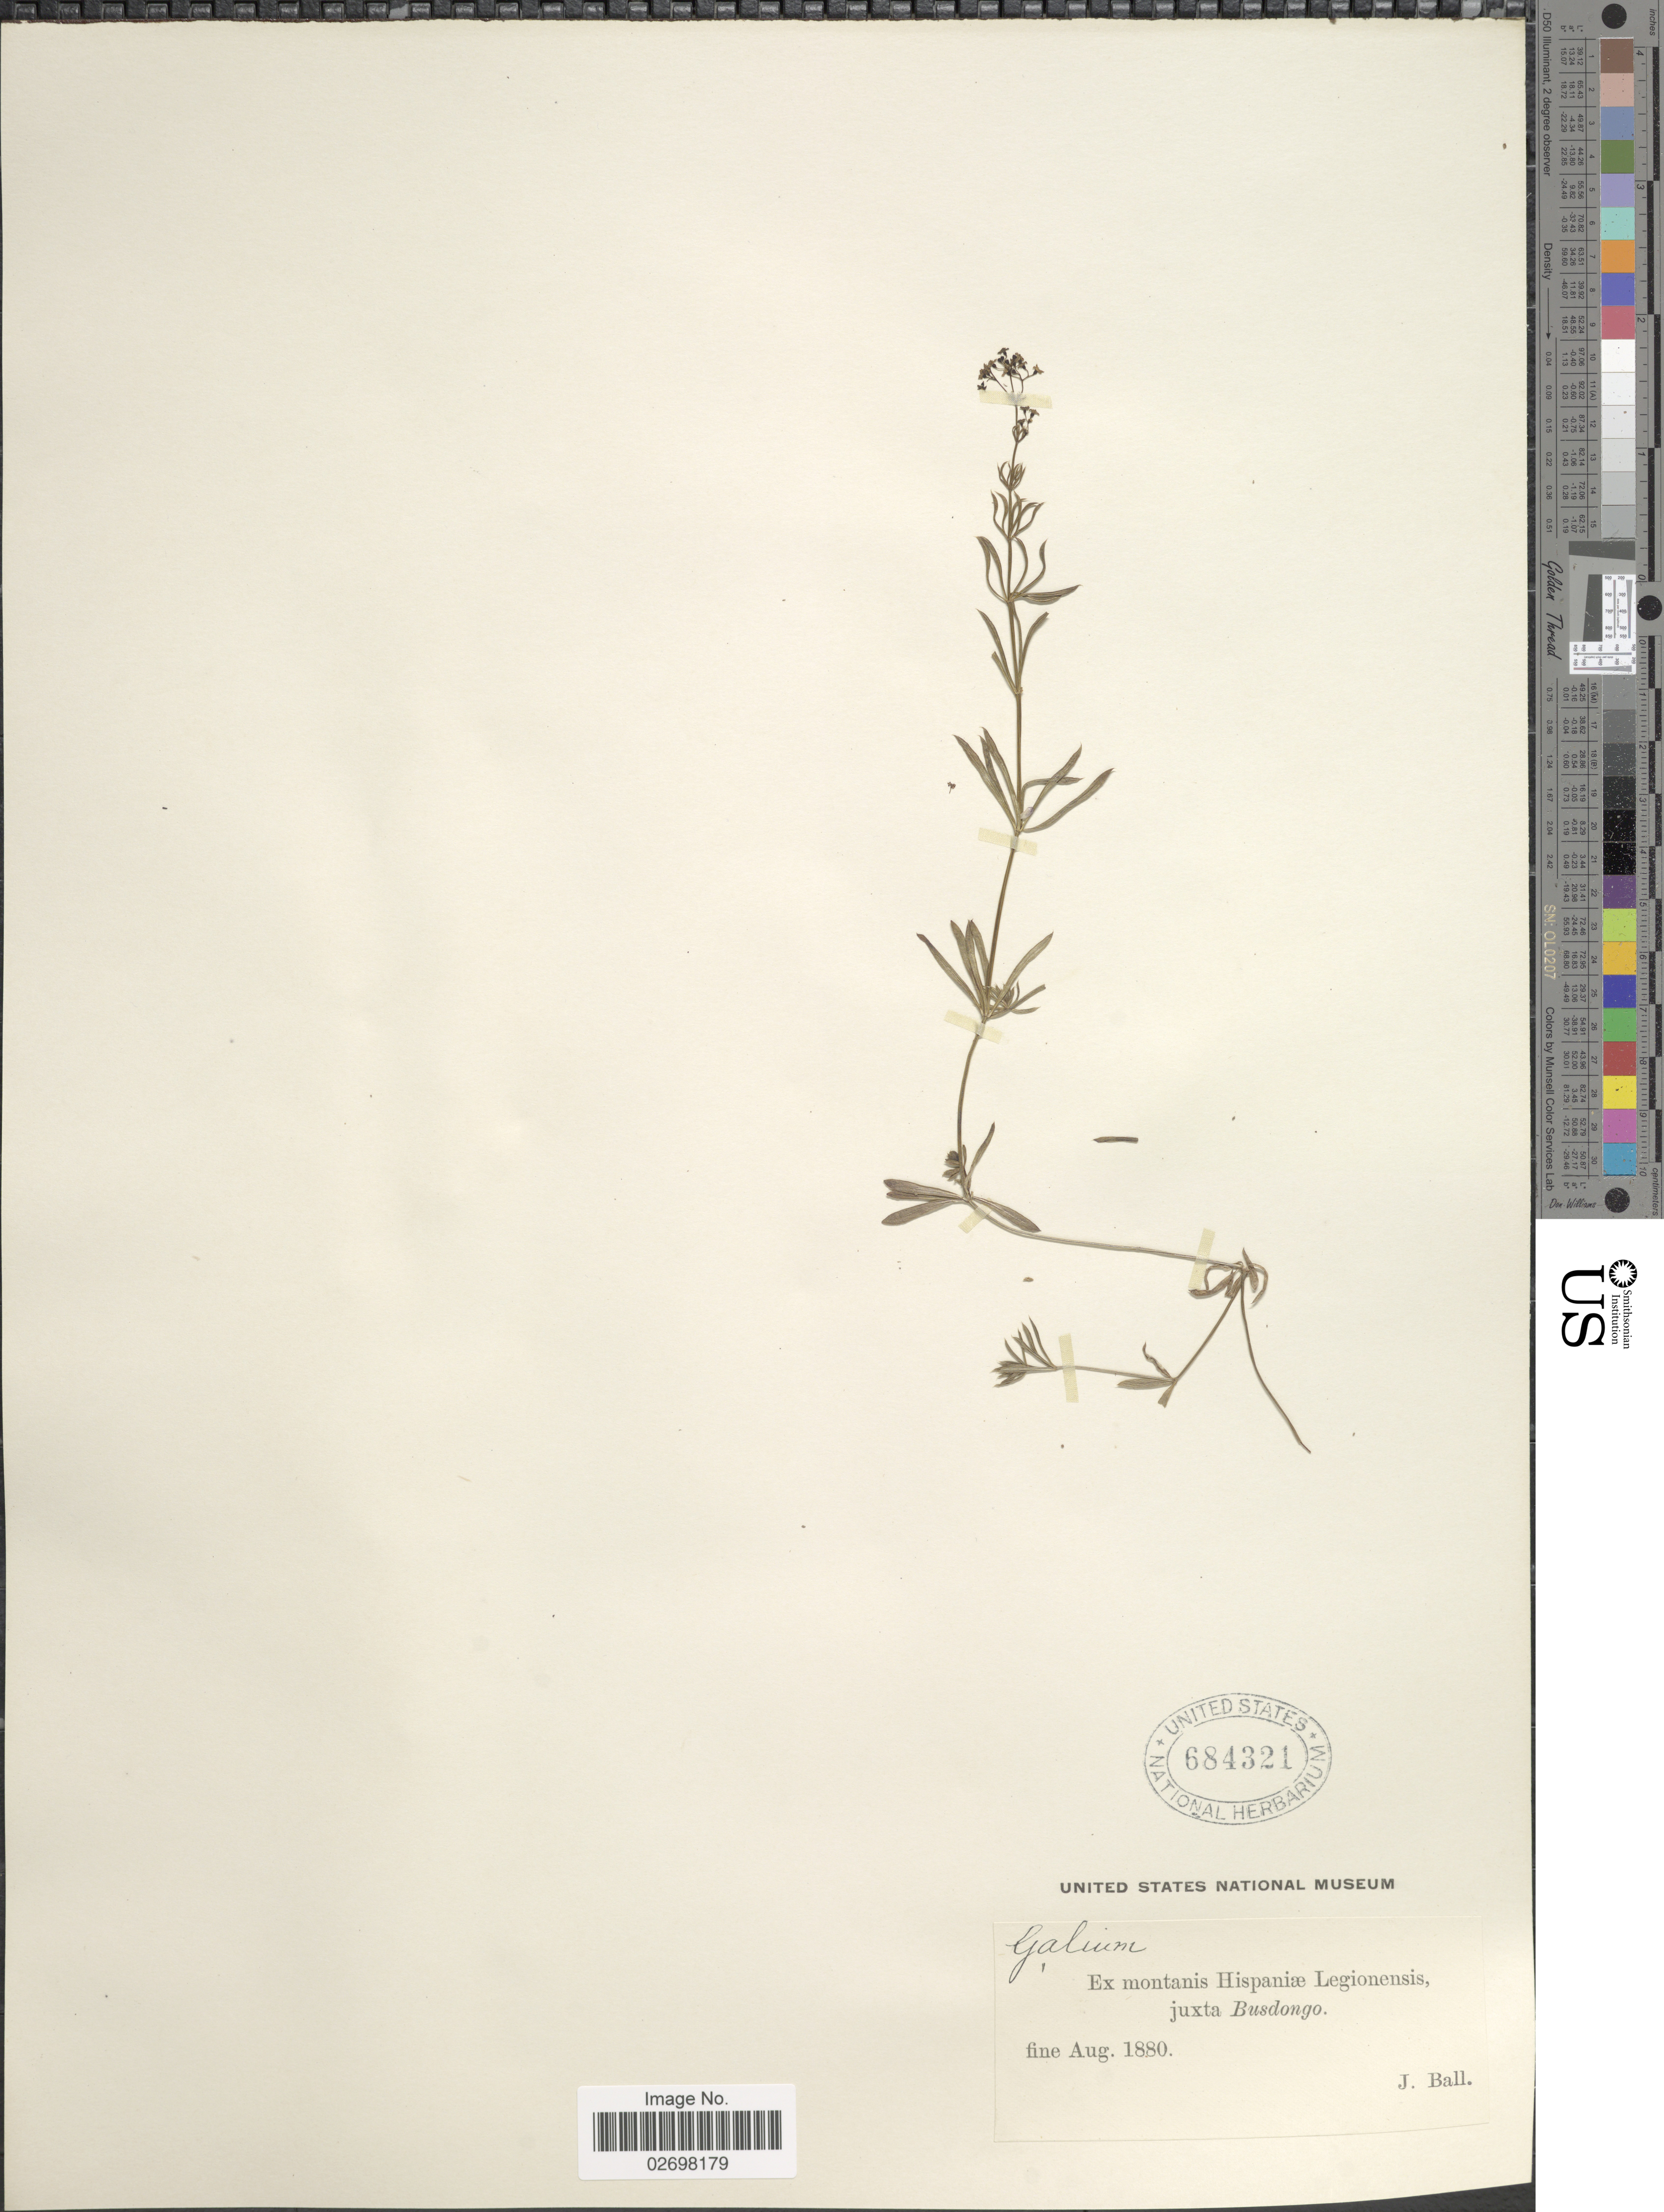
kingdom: Plantae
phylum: Tracheophyta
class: Magnoliopsida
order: Gentianales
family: Rubiaceae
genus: Galium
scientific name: Galium sp.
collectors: J. Ball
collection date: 1880-08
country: Spain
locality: Montanis Hispaniæ Legionensis, juxta Busdongo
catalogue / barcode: US 684321